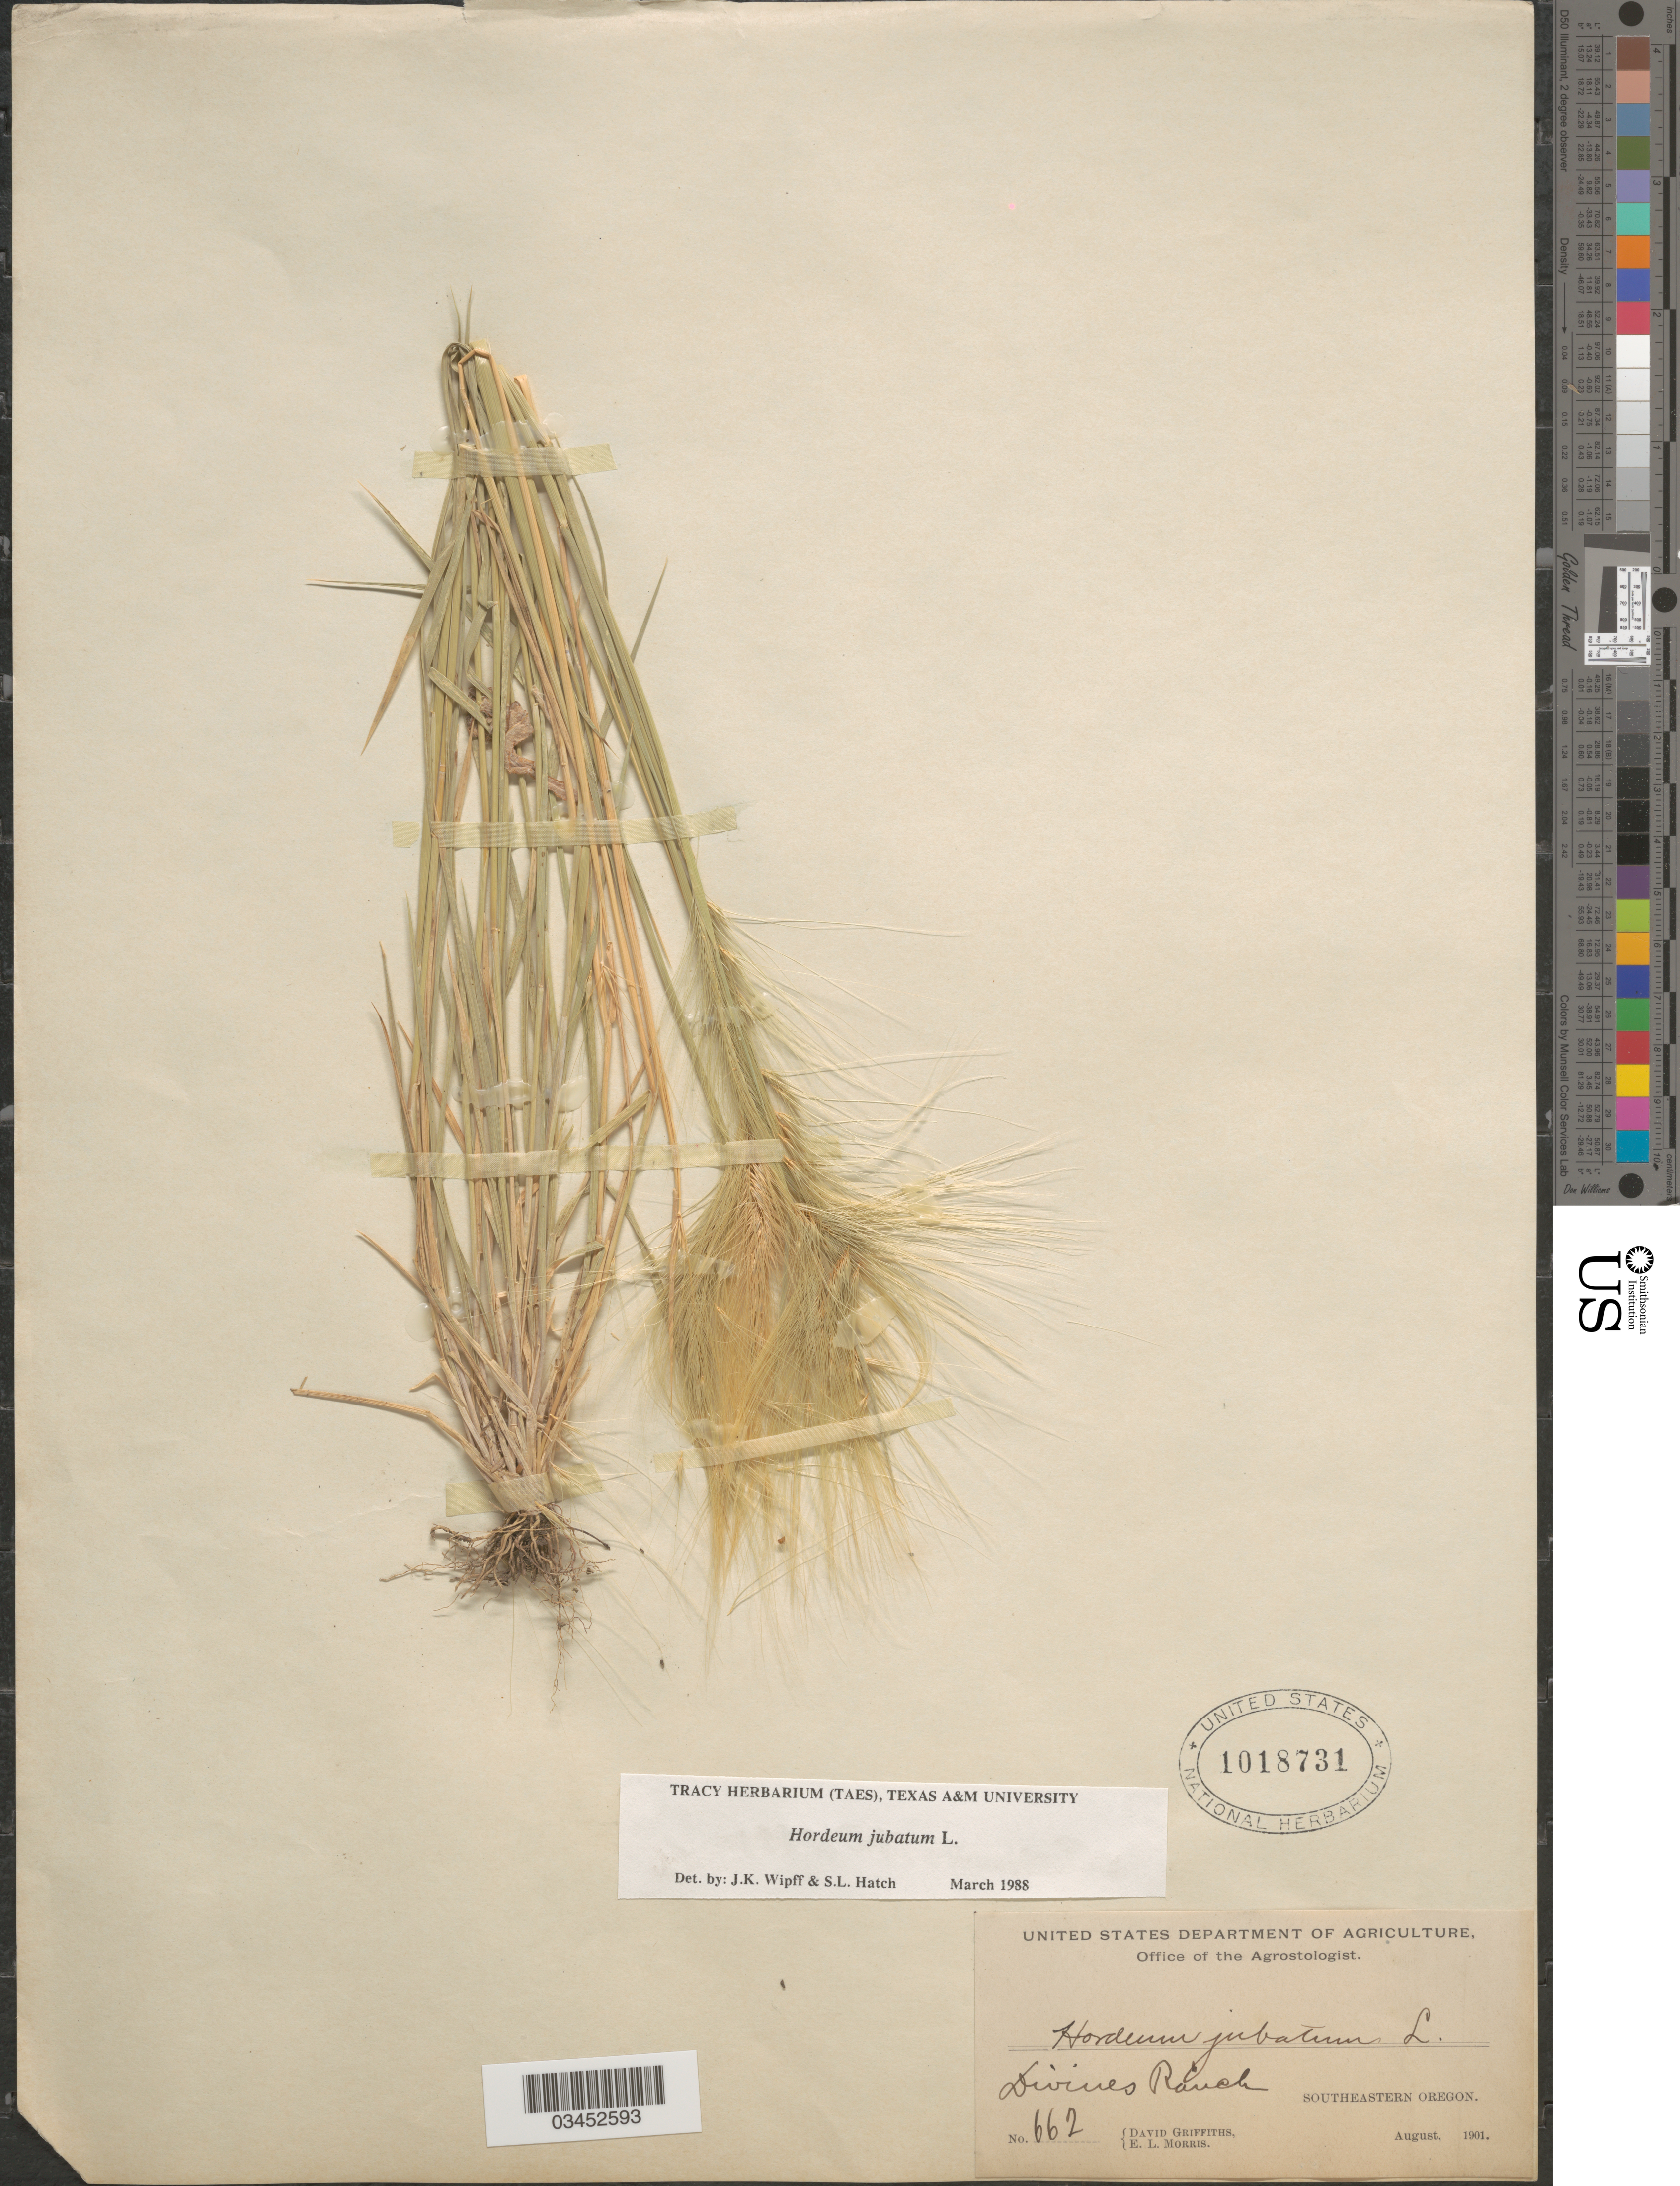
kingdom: Plantae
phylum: Tracheophyta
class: Liliopsida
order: Poales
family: Poaceae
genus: Hordeum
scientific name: Hordeum jubatum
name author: L.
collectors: D. Griffiths & E. Morris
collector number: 662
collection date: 1901-08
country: United States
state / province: Oregon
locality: Divines Ranch. Southeastern Oregon.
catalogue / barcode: US 1018731